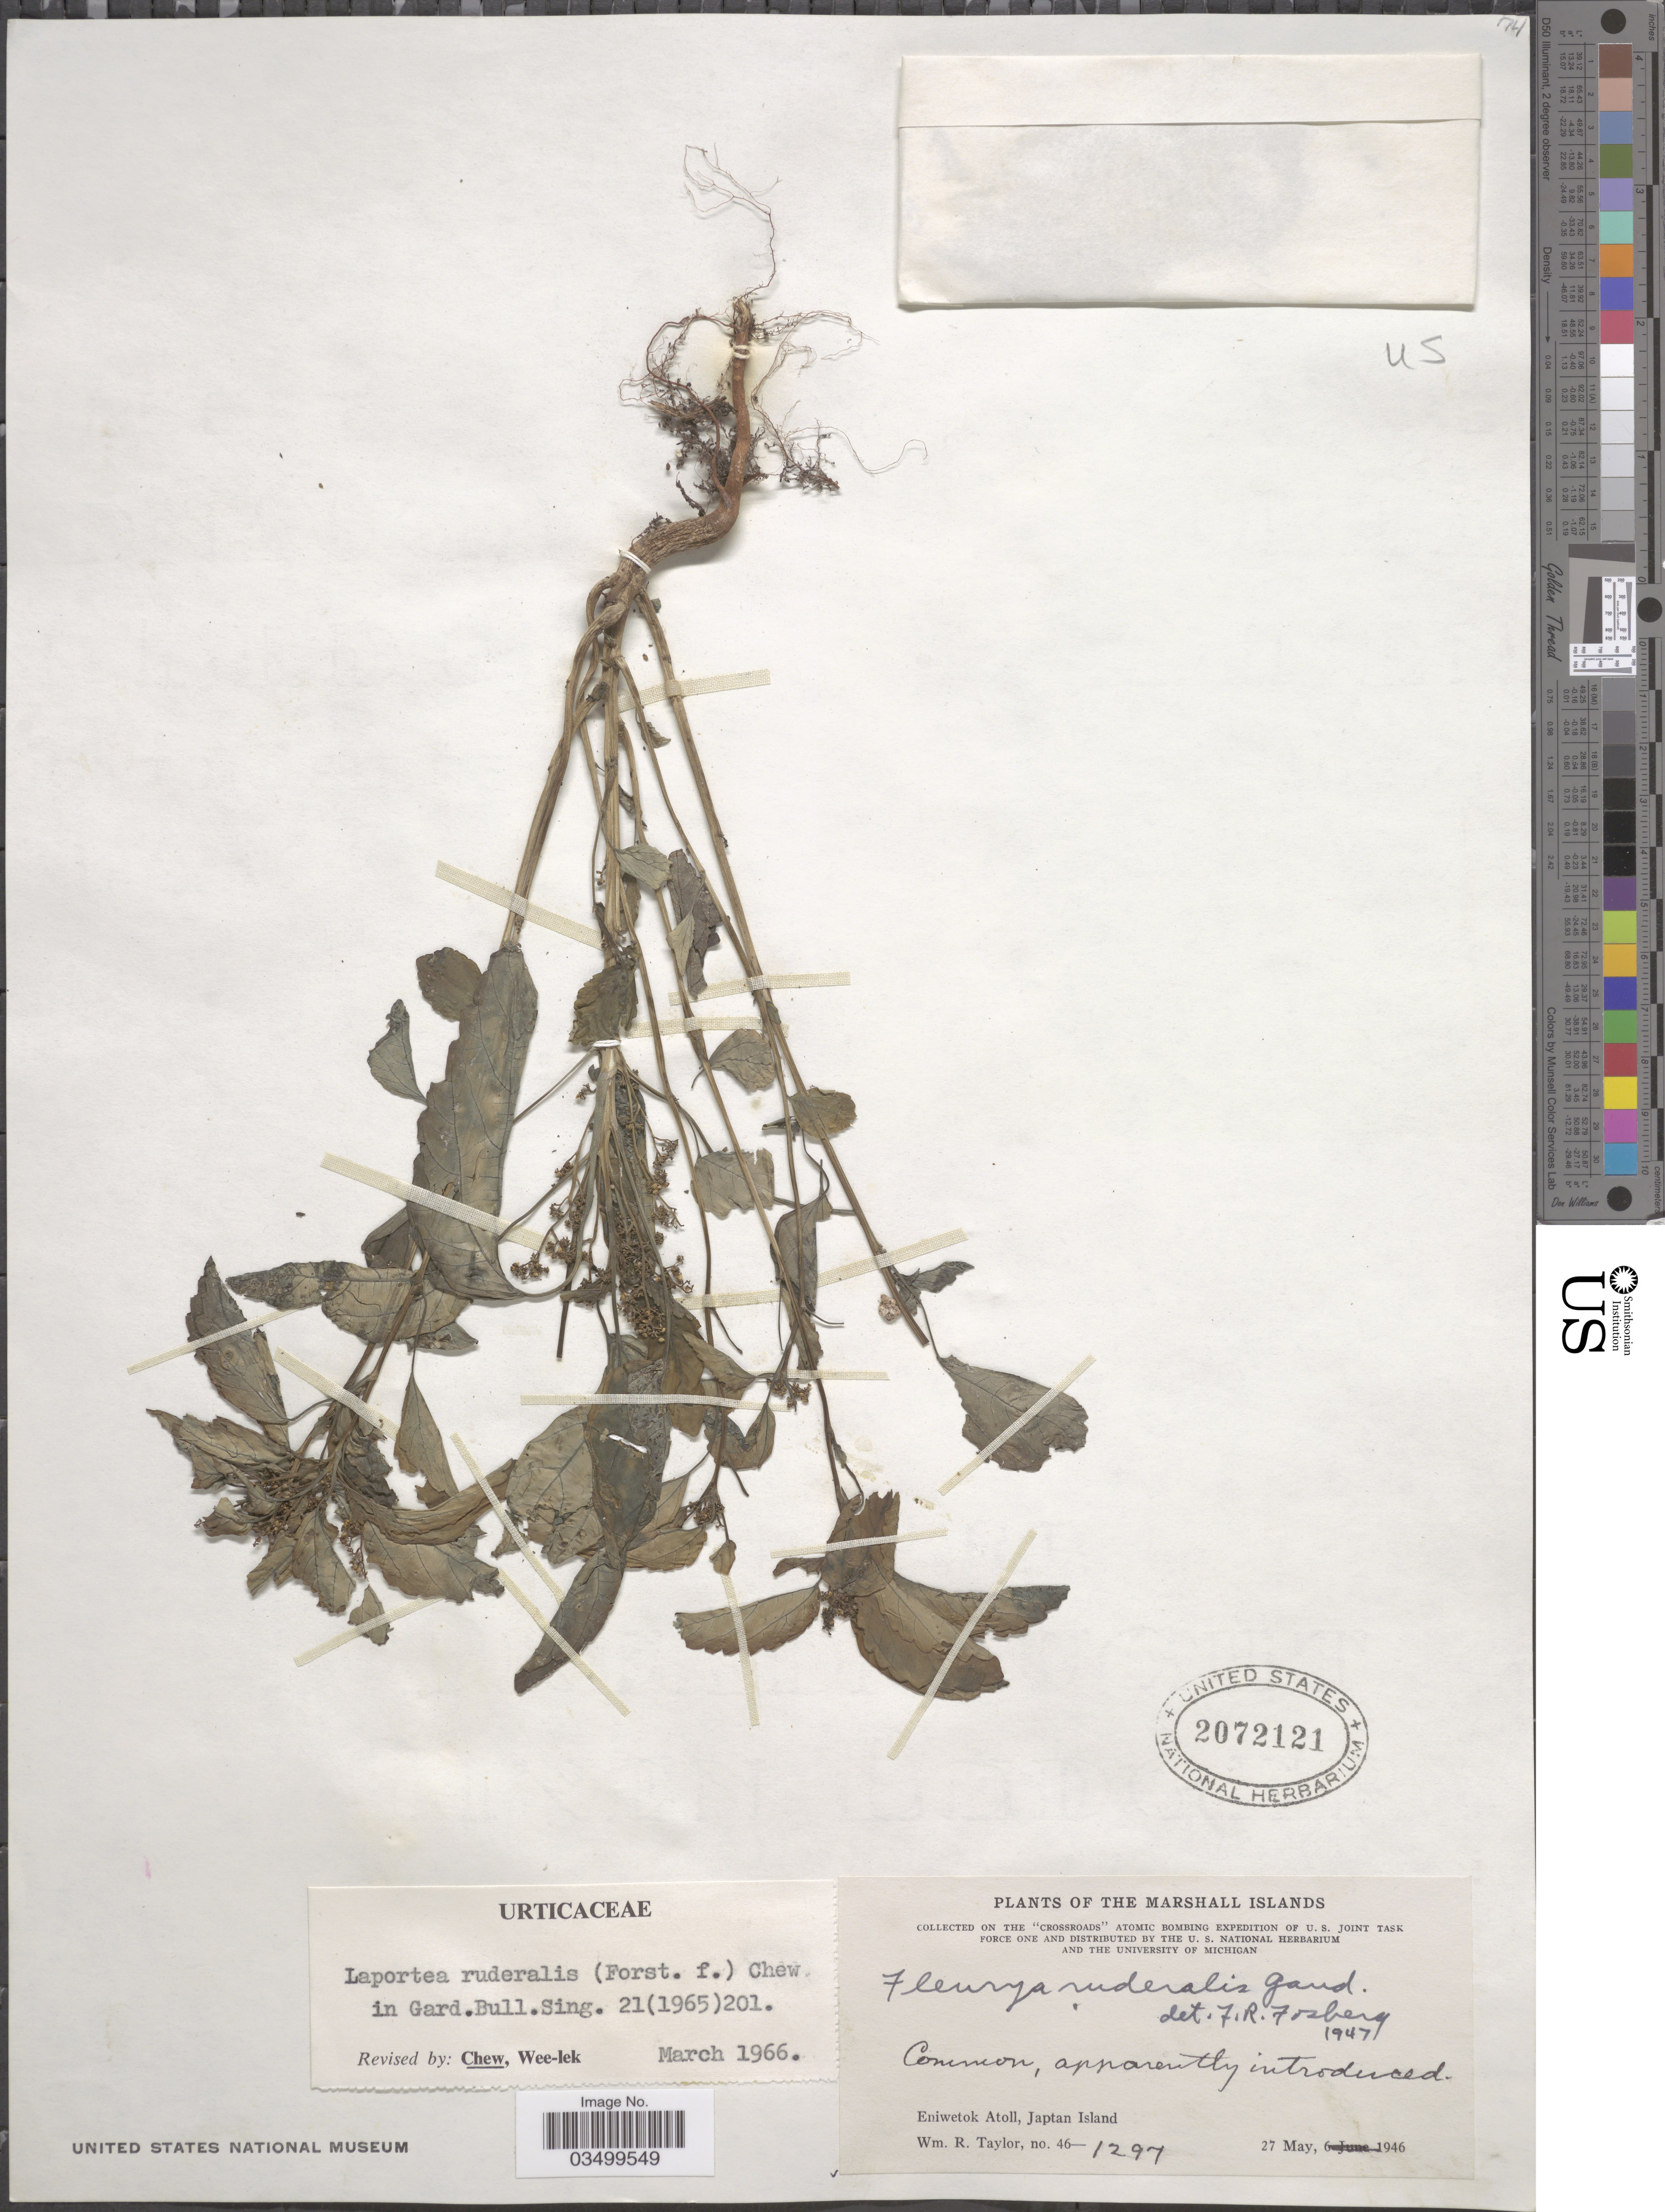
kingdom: Plantae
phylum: Tracheophyta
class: Magnoliopsida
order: Rosales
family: Urticaceae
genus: Laportea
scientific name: Laportea ruderalis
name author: (G. Forst.) Chew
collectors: R. W. Taylor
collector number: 46-1297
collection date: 1946-05-27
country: Marshall Islands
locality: Eniwetok Atoll, Japtan Island.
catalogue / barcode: US 2072121